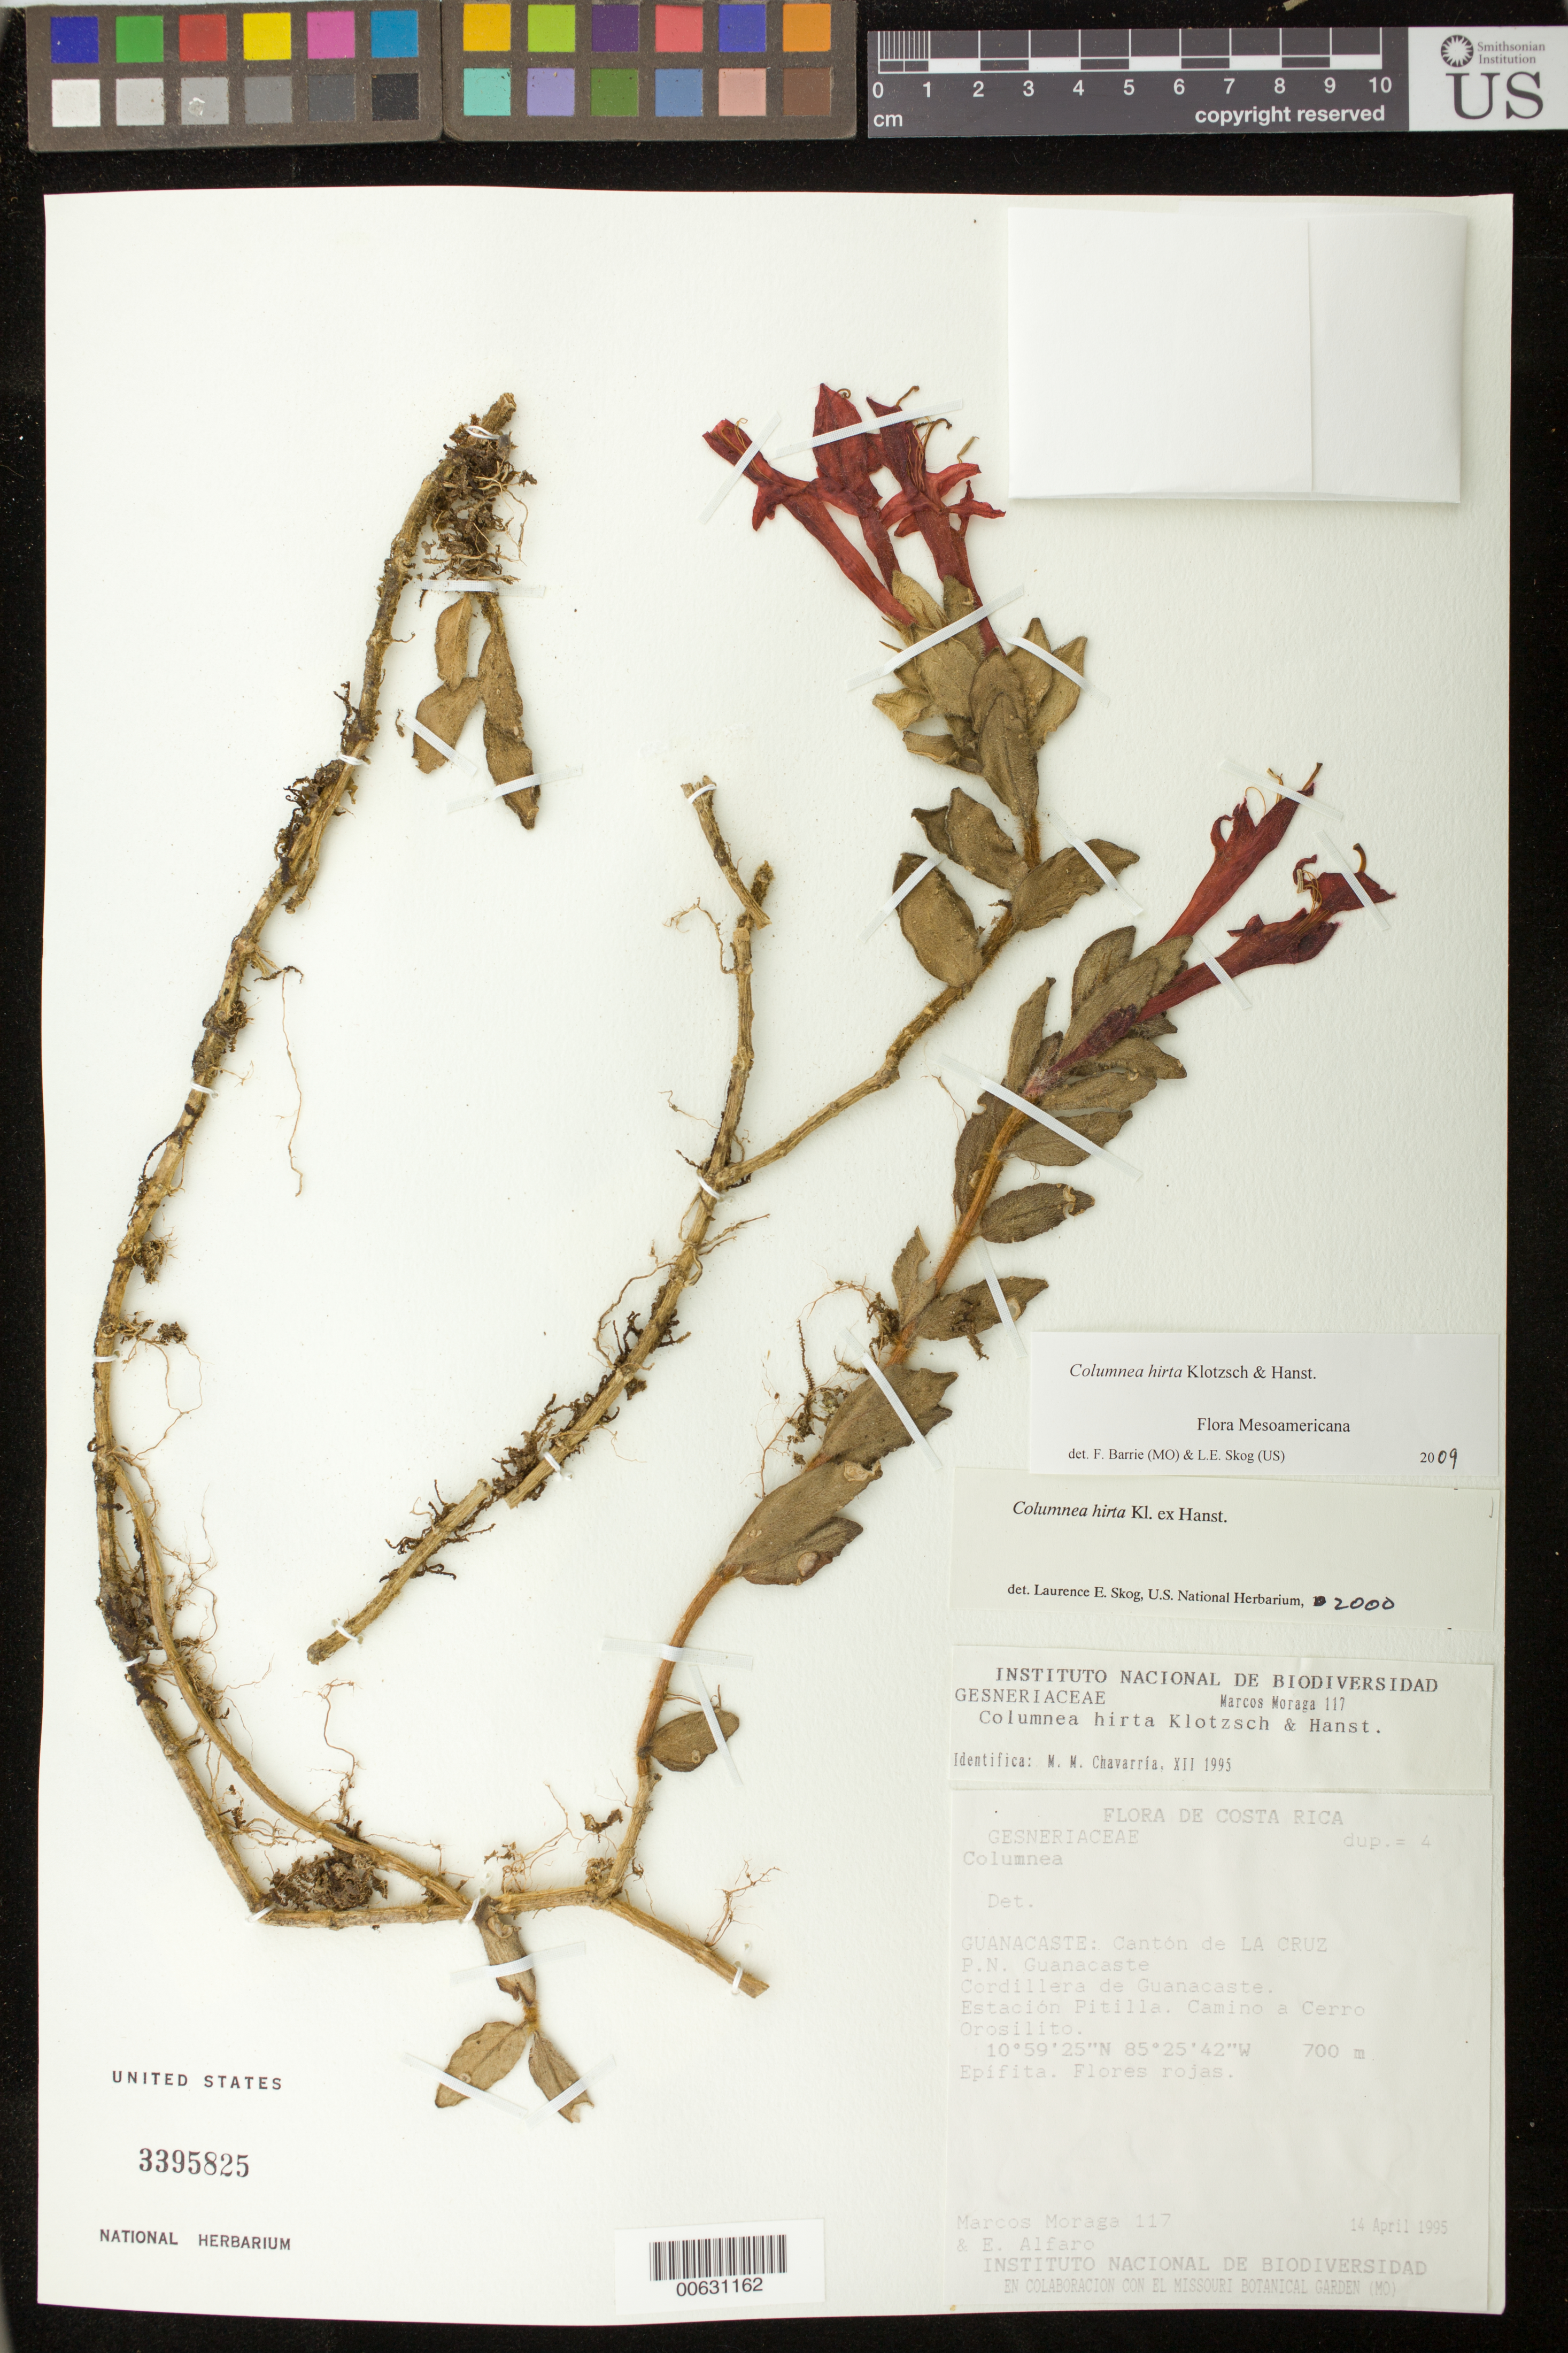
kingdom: Plantae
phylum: Tracheophyta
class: Magnoliopsida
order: Lamiales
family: Gesneriaceae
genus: Columnea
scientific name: Columnea hirta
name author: Klotzsch & Hanst.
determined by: Skog, Laurence E.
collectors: M. Moraga & E. Alfaro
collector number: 117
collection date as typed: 14 Apr 1995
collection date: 1995-04-14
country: Costa Rica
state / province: Guanacaste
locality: Cantón de La Cruz, P.N. Guanacaste, Cordillera de Guanacaste, Estación Pitilla, Camino a Cerro Orosilito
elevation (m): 700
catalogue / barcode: US 3395825